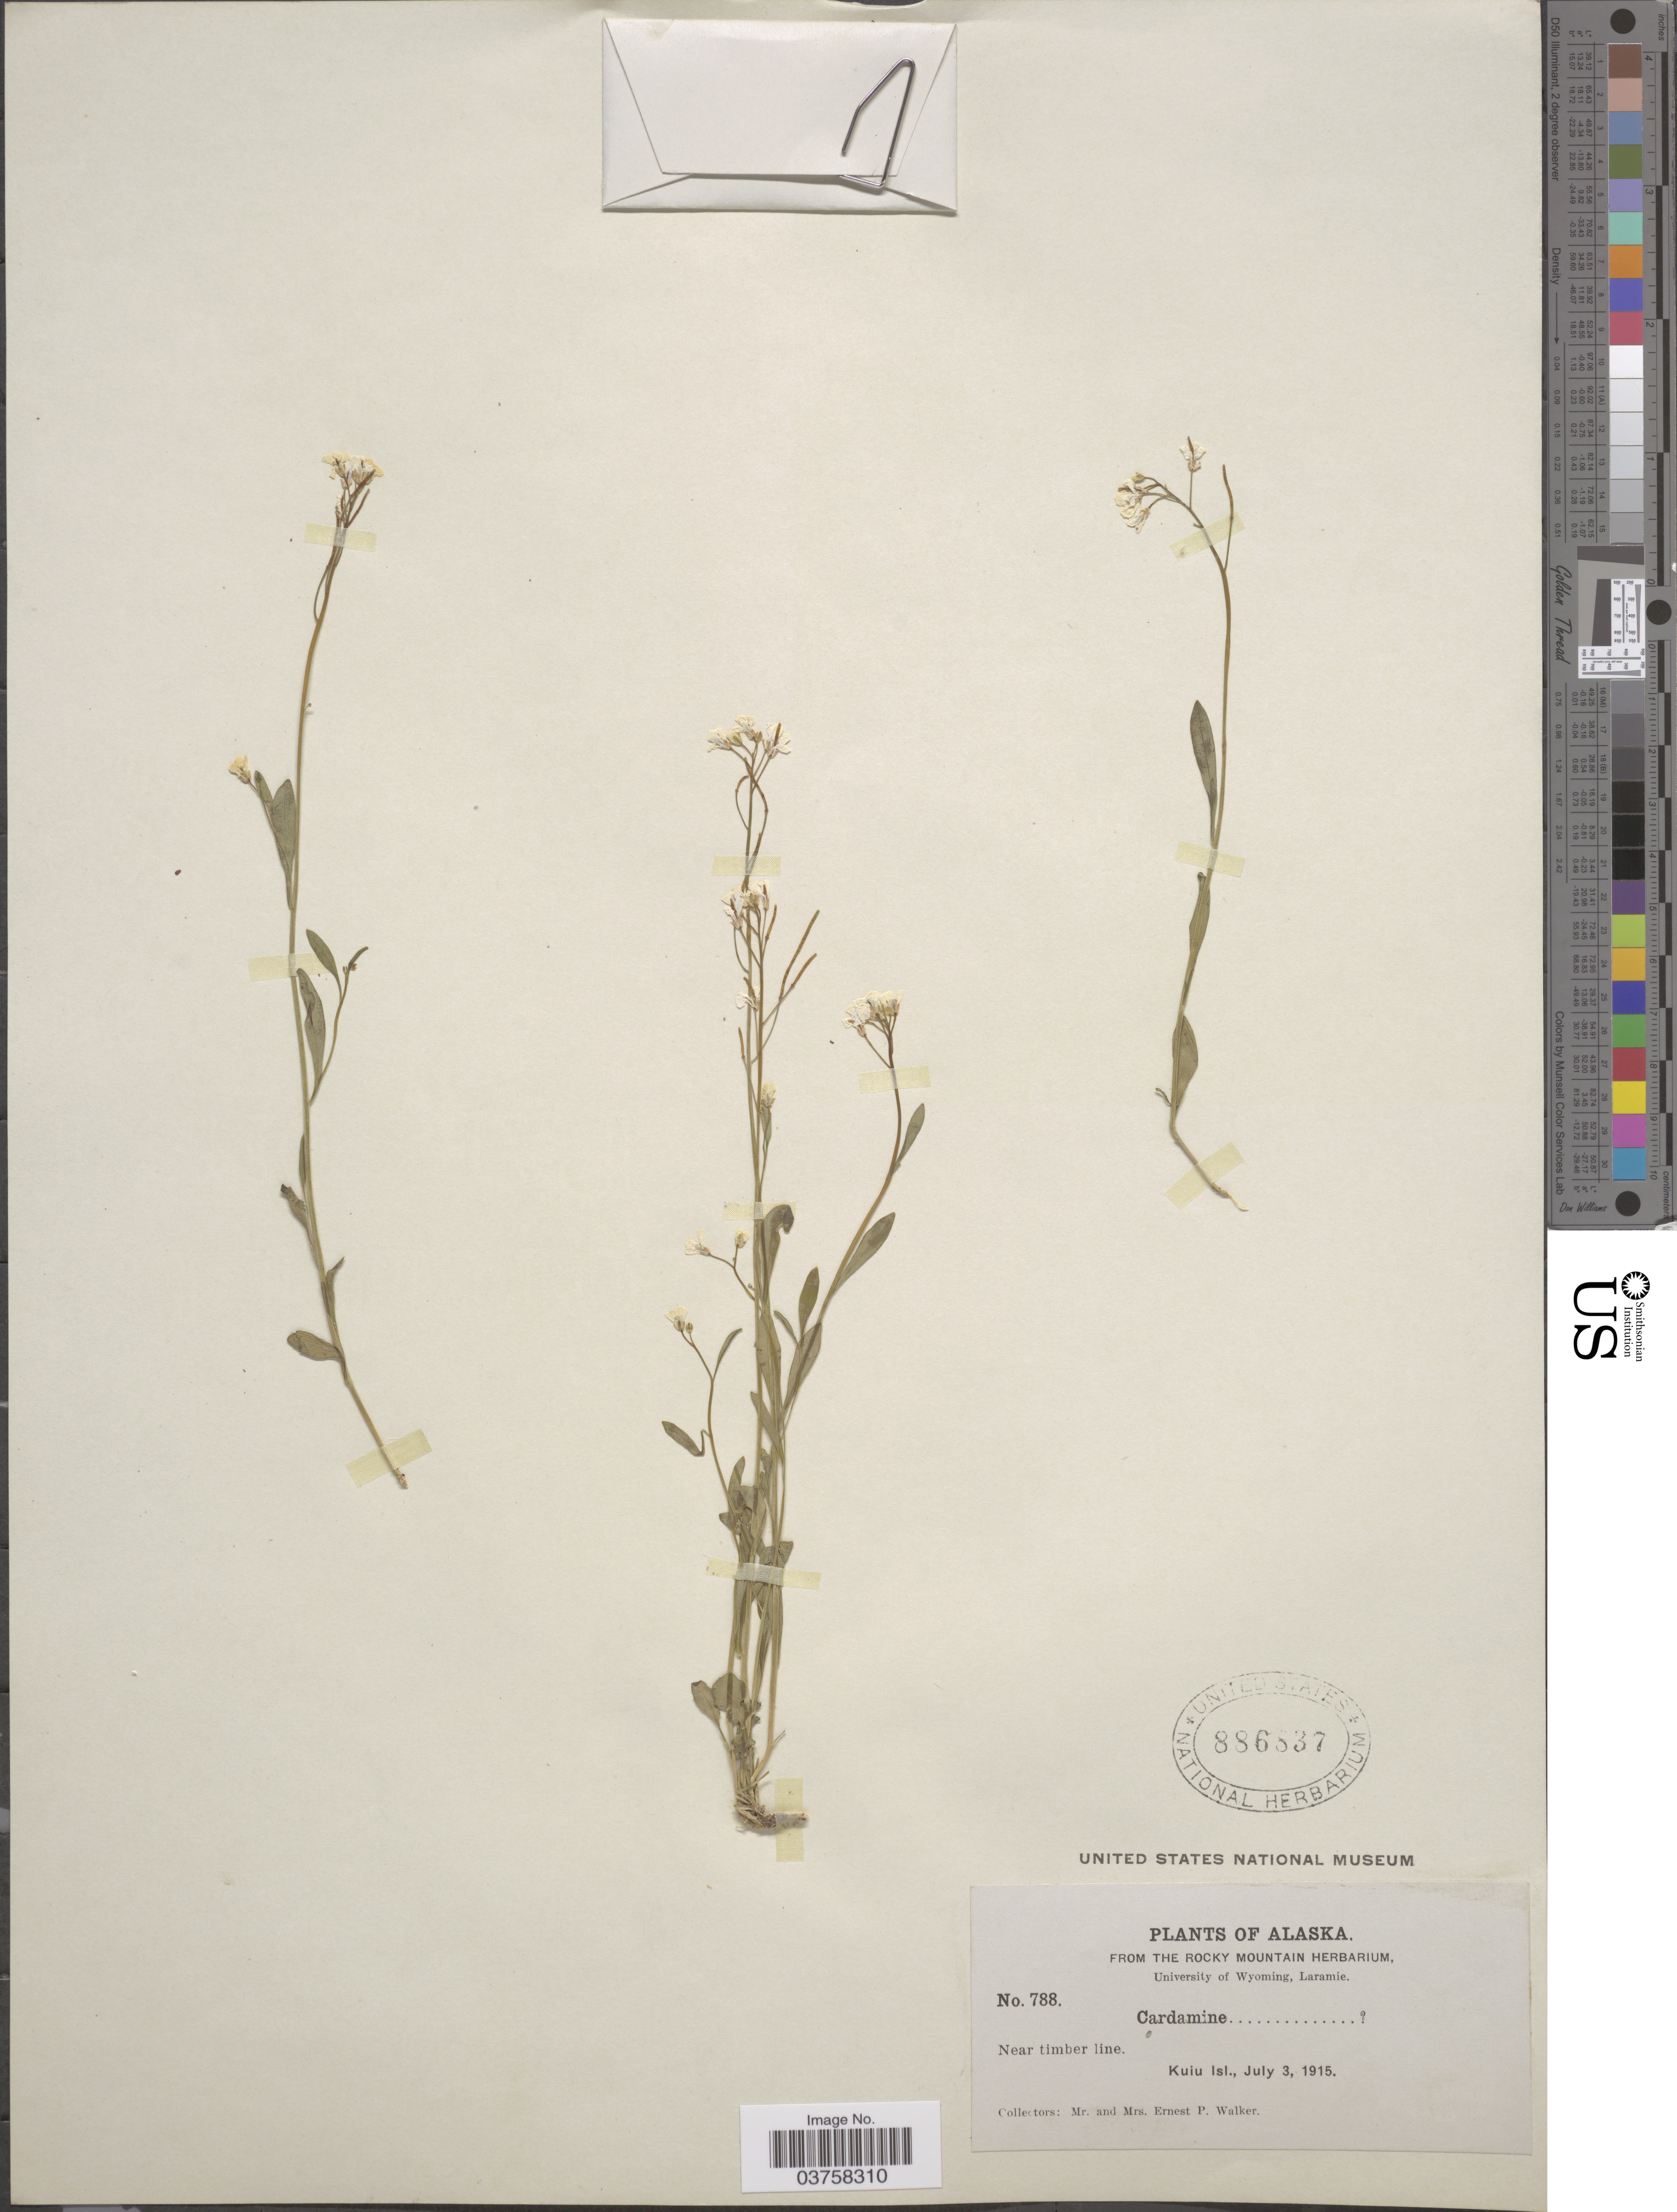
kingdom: Plantae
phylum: Tracheophyta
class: Magnoliopsida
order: Brassicales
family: Brassicaceae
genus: Arabidopsis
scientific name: Arabidopsis lyrata subsp. kamchatica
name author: (Fisch. ex DC.) O'Kane & Al-Shehbaz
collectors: E. P. Walker & E. Walker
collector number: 788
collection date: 1915-07-03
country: United States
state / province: Alaska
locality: Kuiu Isl.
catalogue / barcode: US 886837